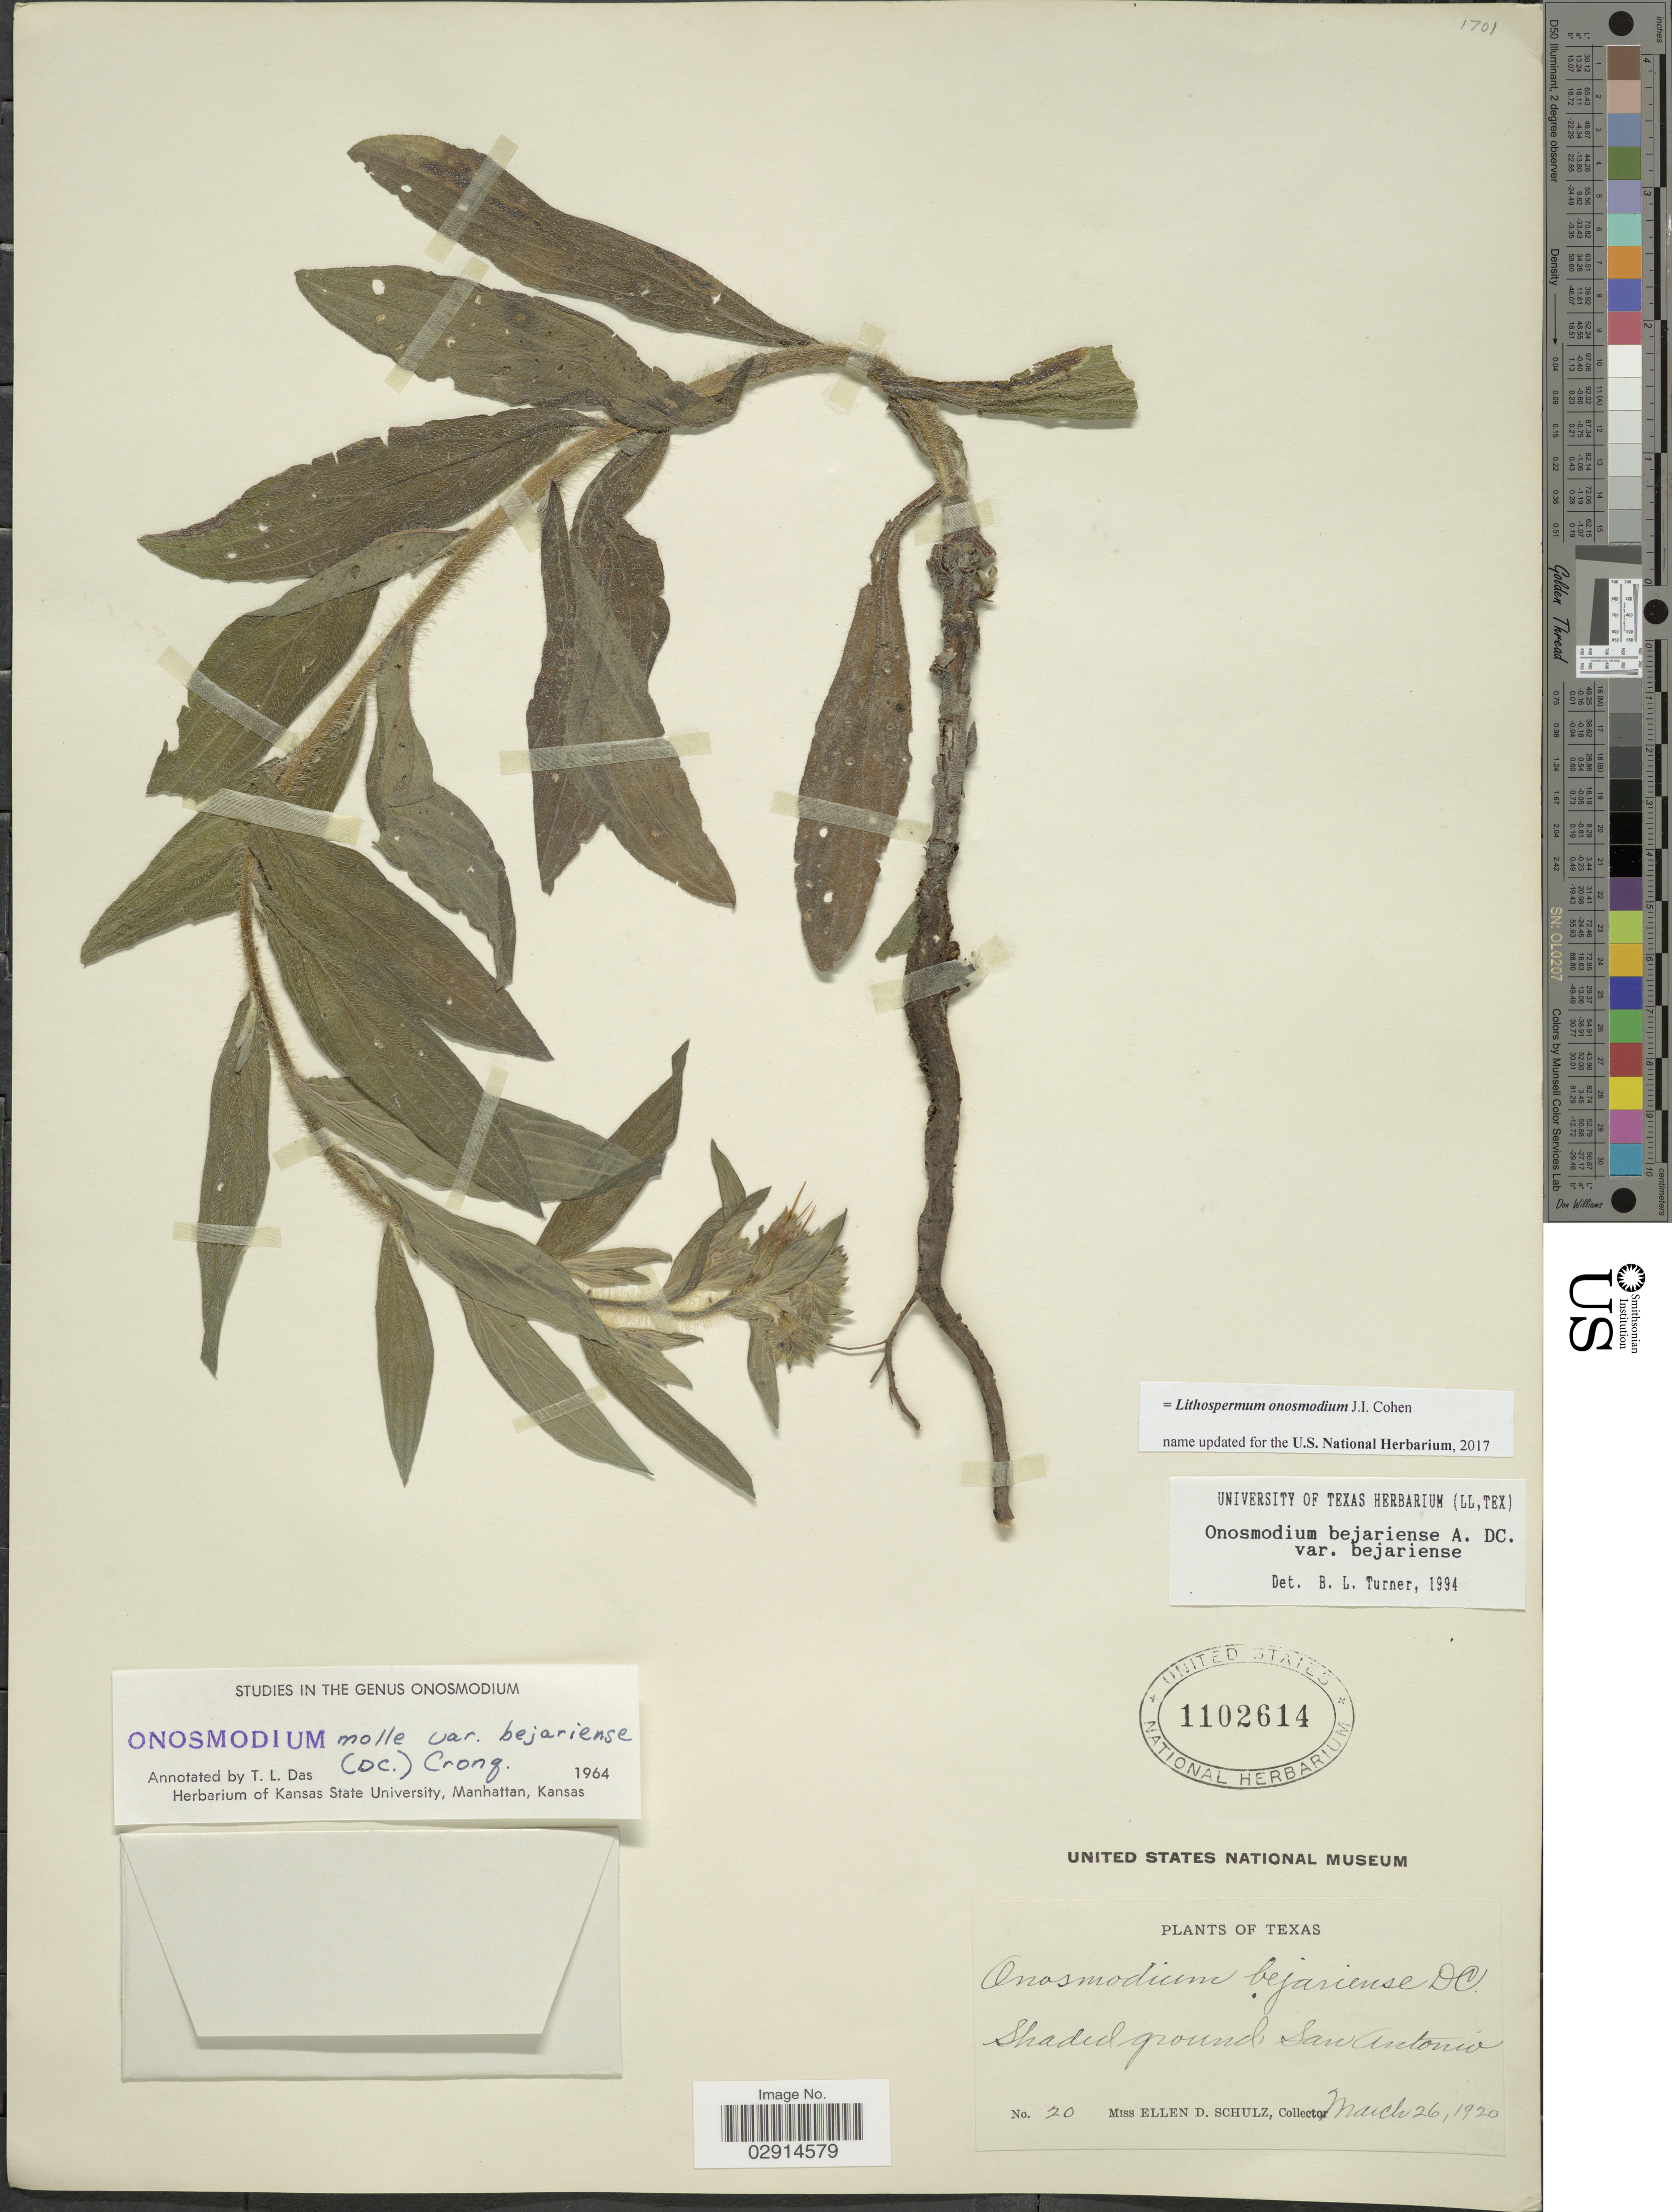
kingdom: Plantae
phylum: Tracheophyta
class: Magnoliopsida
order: Boraginales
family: Boraginaceae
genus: Lithospermum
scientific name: Lithospermum onosmodium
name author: Cohen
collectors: E. D. Schulz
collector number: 20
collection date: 1920-03-26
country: United States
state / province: Texas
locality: San Antonio.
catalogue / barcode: US 1102614